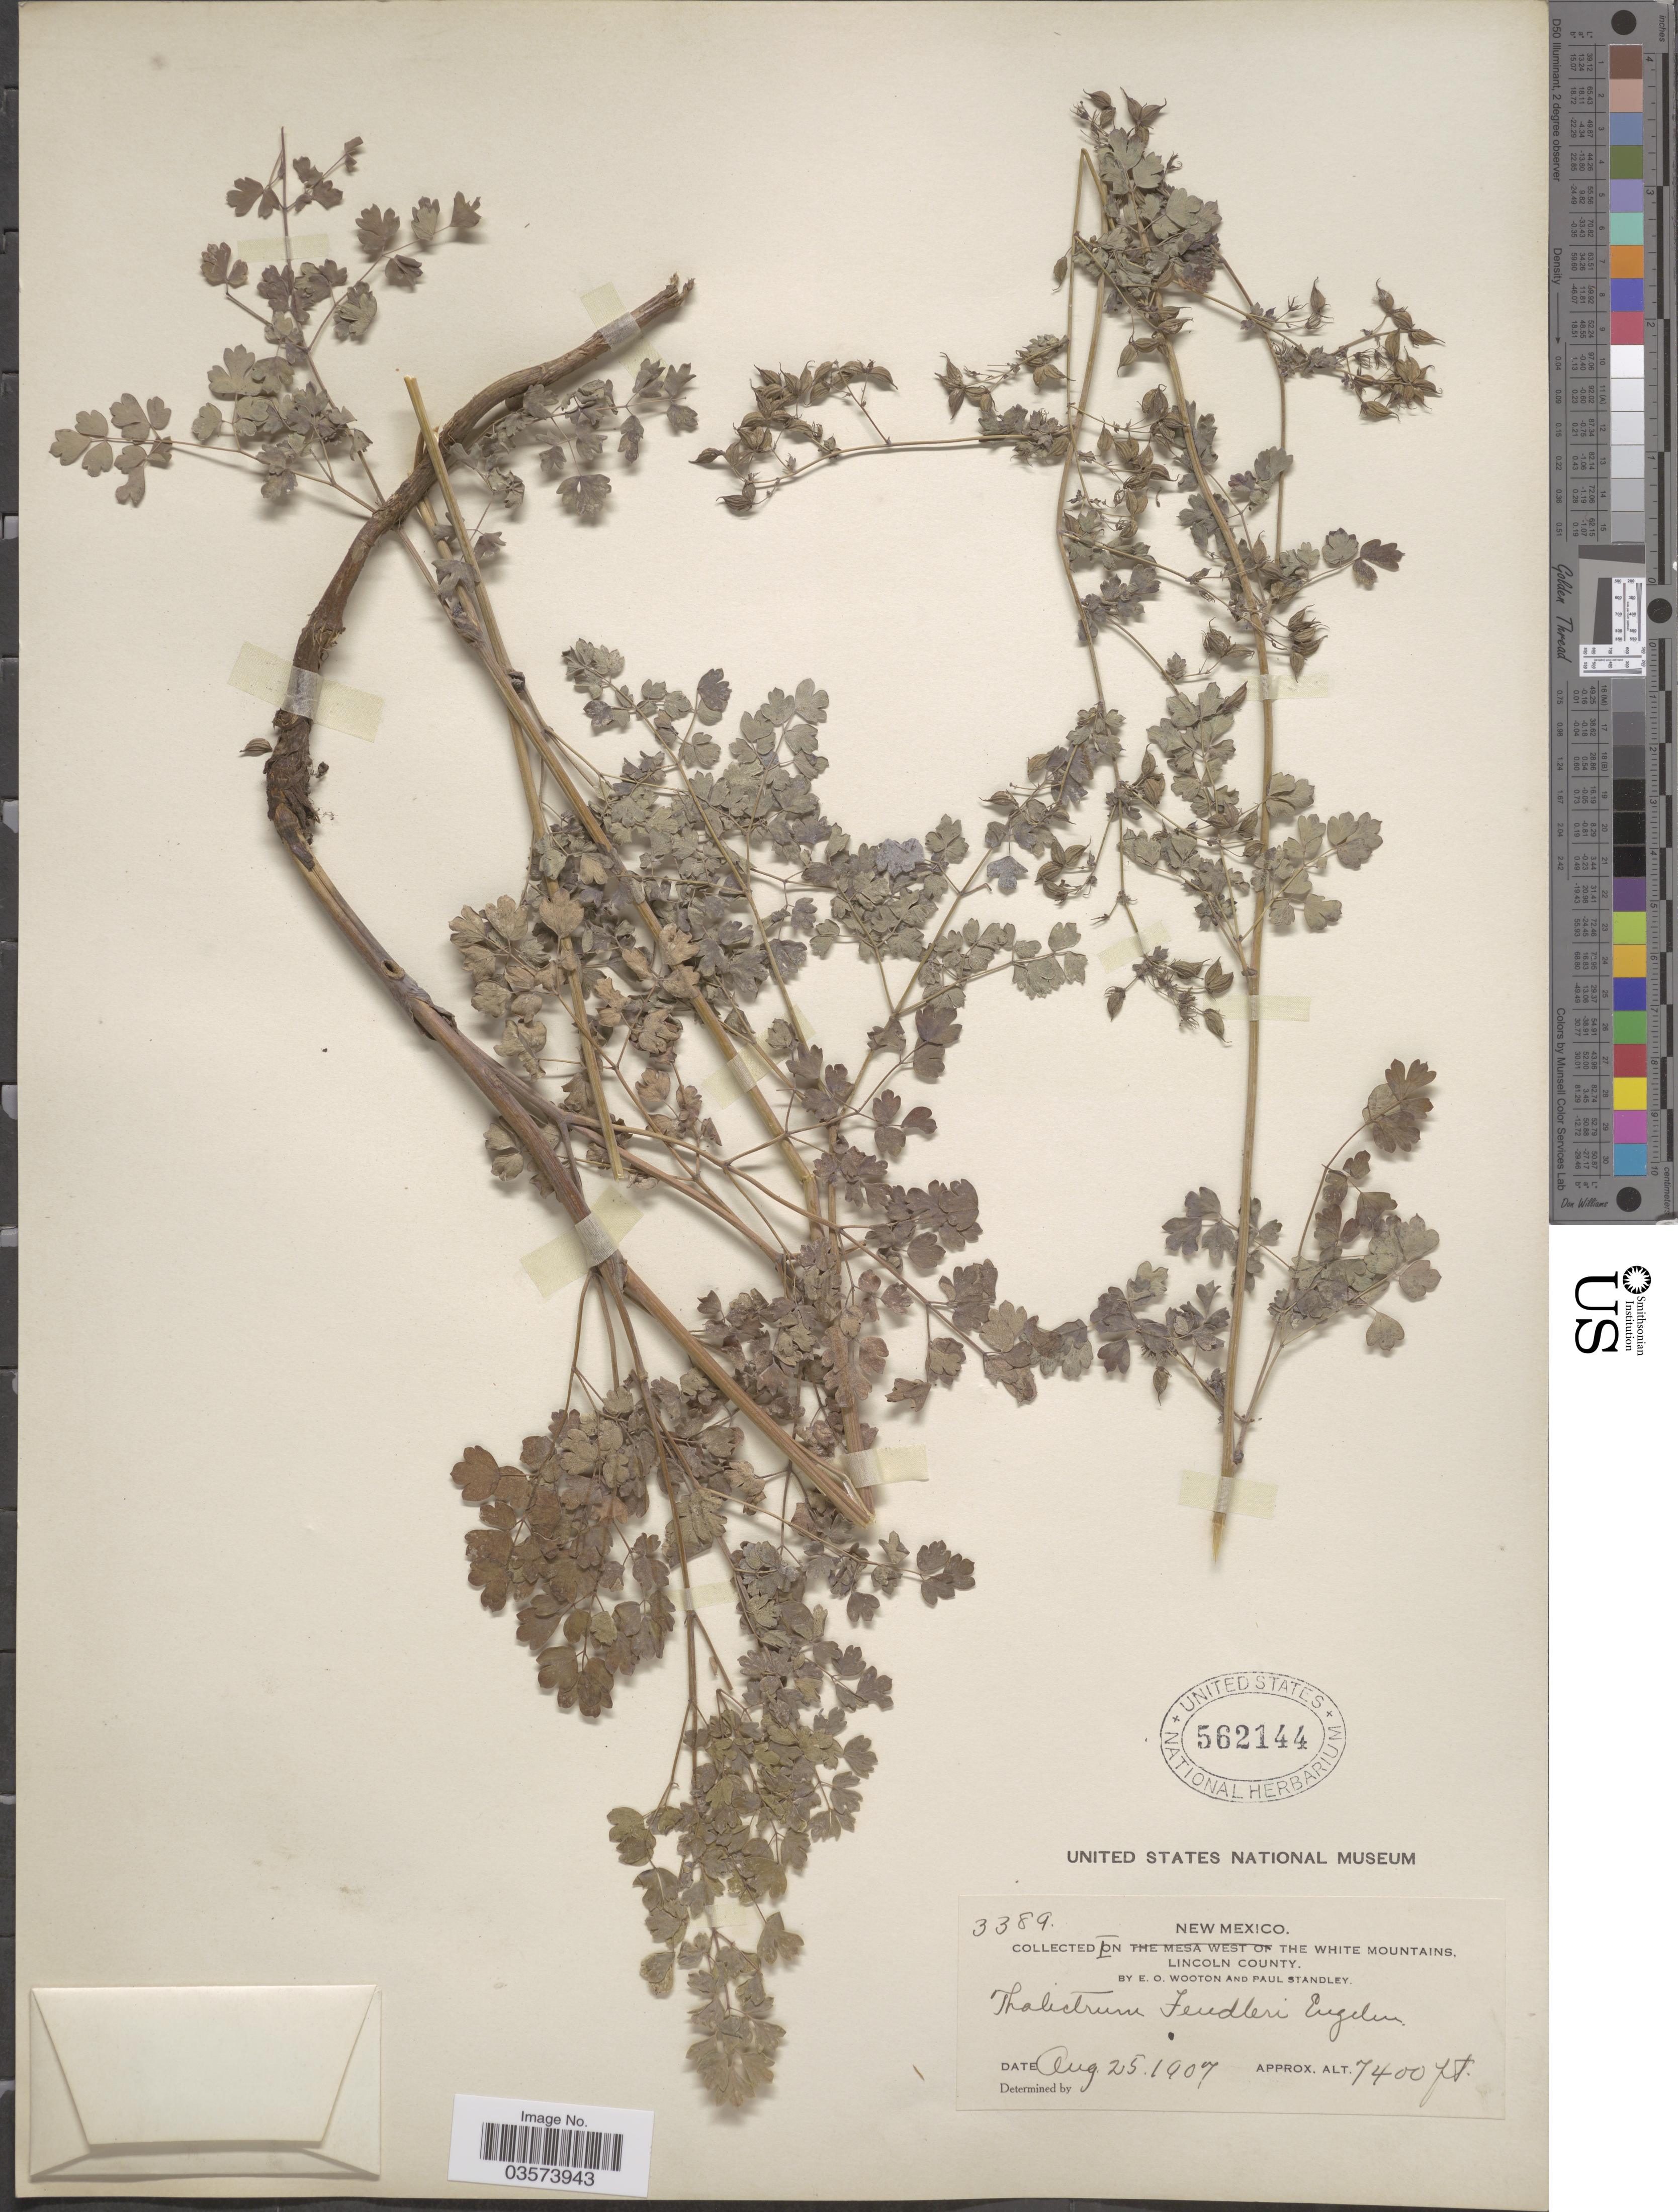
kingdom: Plantae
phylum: Tracheophyta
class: Magnoliopsida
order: Ranunculales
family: Ranunculaceae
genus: Thalictrum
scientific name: Thalictrum fendleri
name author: Engelm. ex A. Gray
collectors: E. O. Wooton & P. C. Standley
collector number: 3389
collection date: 1907-08-25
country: United States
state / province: New Mexico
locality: In the White Mountains, Lincoln County.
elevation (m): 2256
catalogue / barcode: US 562144